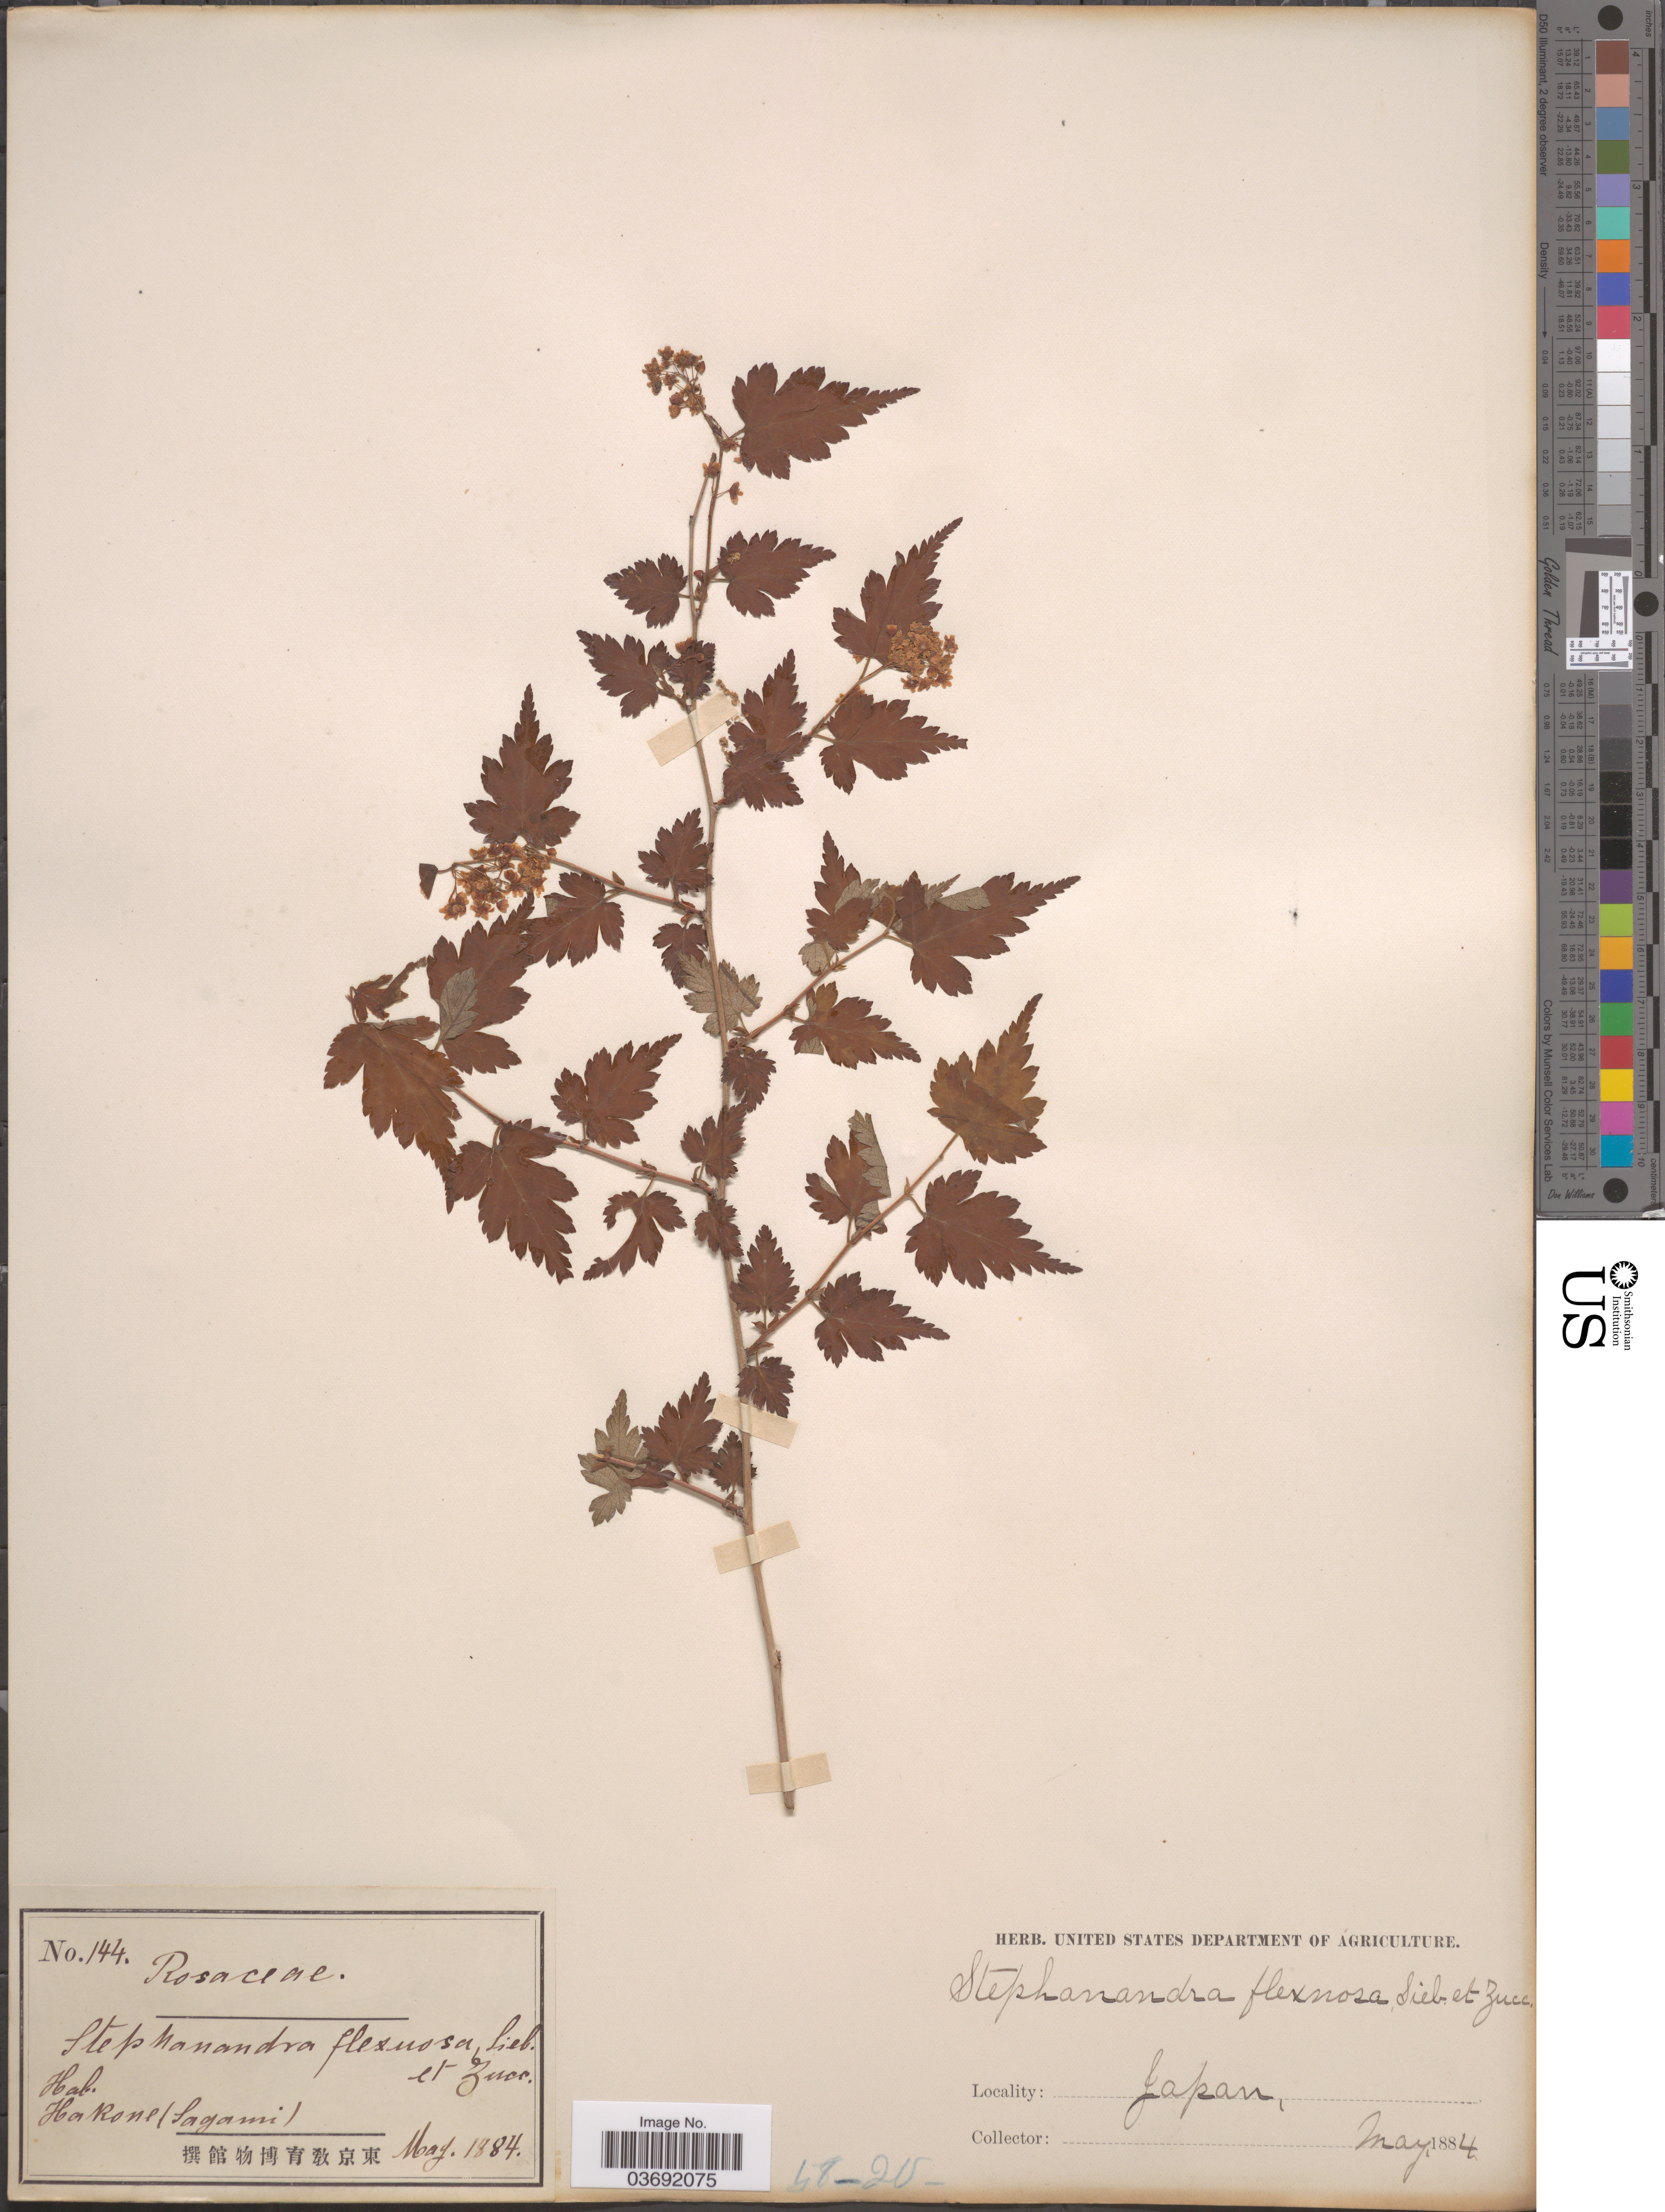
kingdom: Plantae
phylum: Tracheophyta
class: Magnoliopsida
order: Rosales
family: Rosaceae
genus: Neillia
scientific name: Neillia incisa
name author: (Thunb.) S.H. Oh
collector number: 144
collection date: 1884-05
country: Japan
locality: HaRone (Sagami).